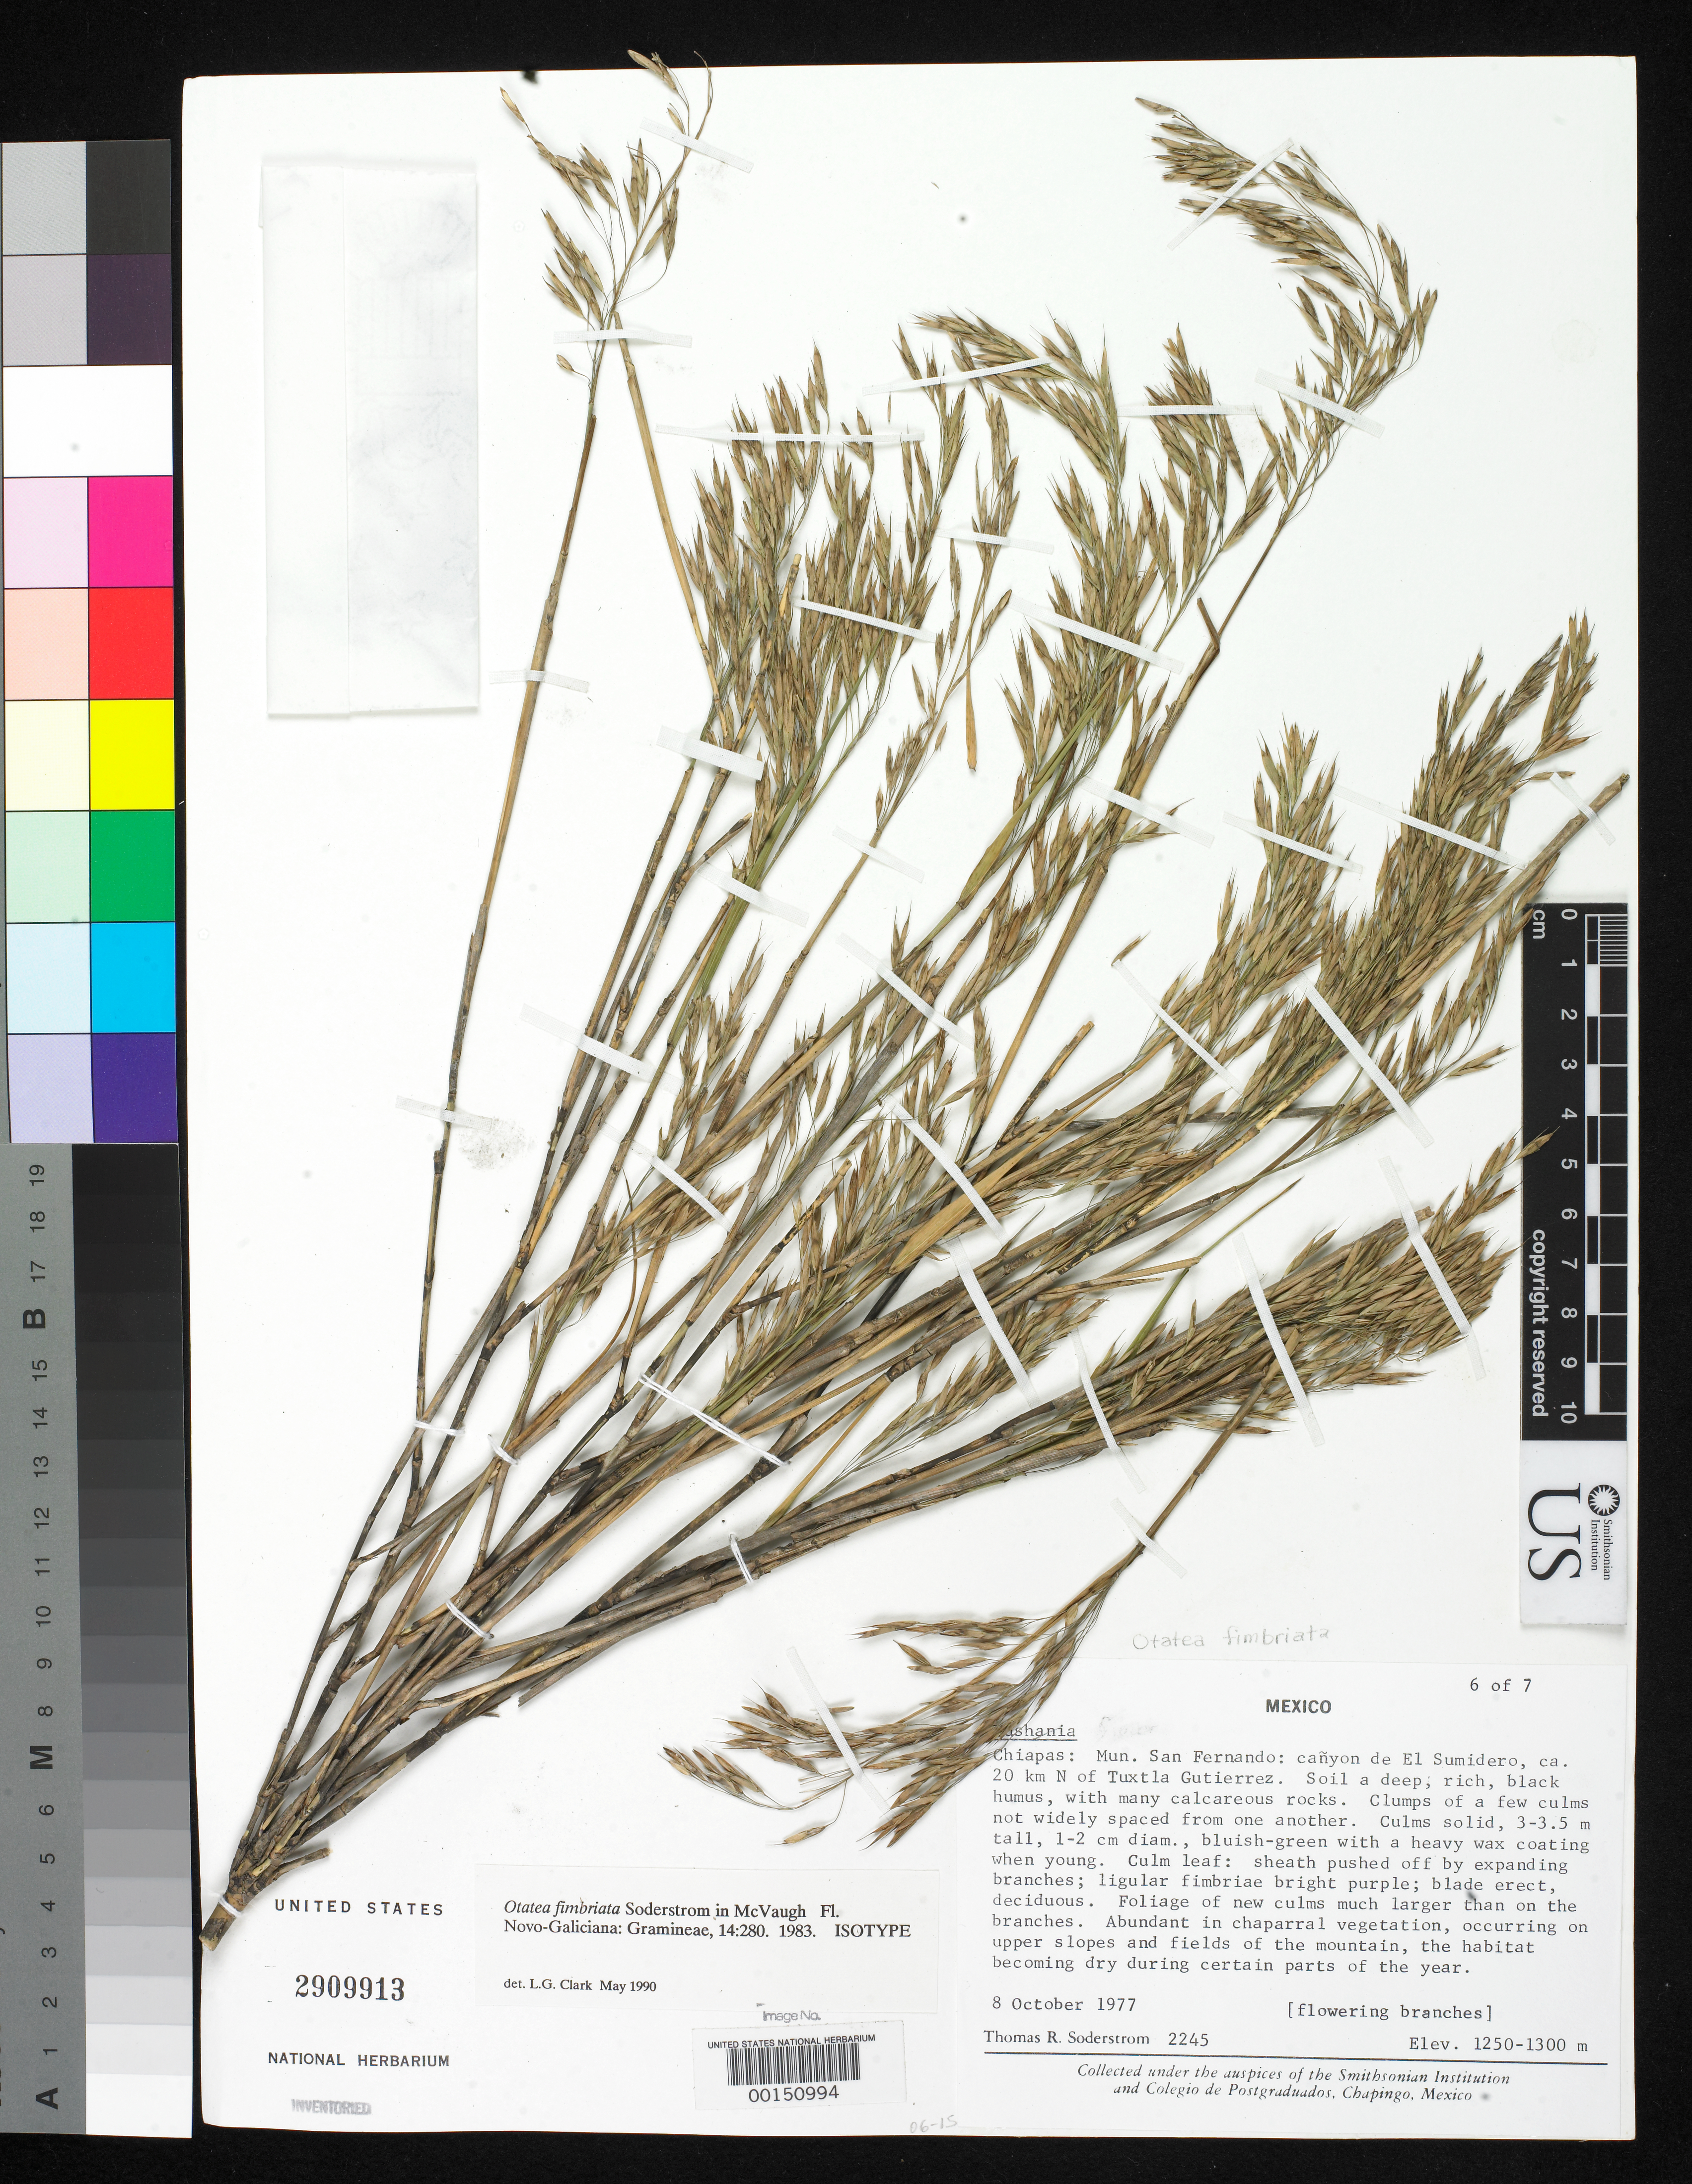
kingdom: Plantae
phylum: Tracheophyta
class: Liliopsida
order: Poales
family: Poaceae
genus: Otatea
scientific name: Otatea fimbriata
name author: Soderstr. in McVaugh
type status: Isotype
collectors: T. R. Soderstrom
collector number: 2245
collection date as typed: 08 Oct 1977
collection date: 1977-10-08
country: Mexico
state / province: Chiapas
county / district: San Fernando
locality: El Sumidero Canyon, 20 km N of Tuxtla Gutierrez.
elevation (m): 1250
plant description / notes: Additional type material filed separately with bulky bamboos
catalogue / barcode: US 2909913